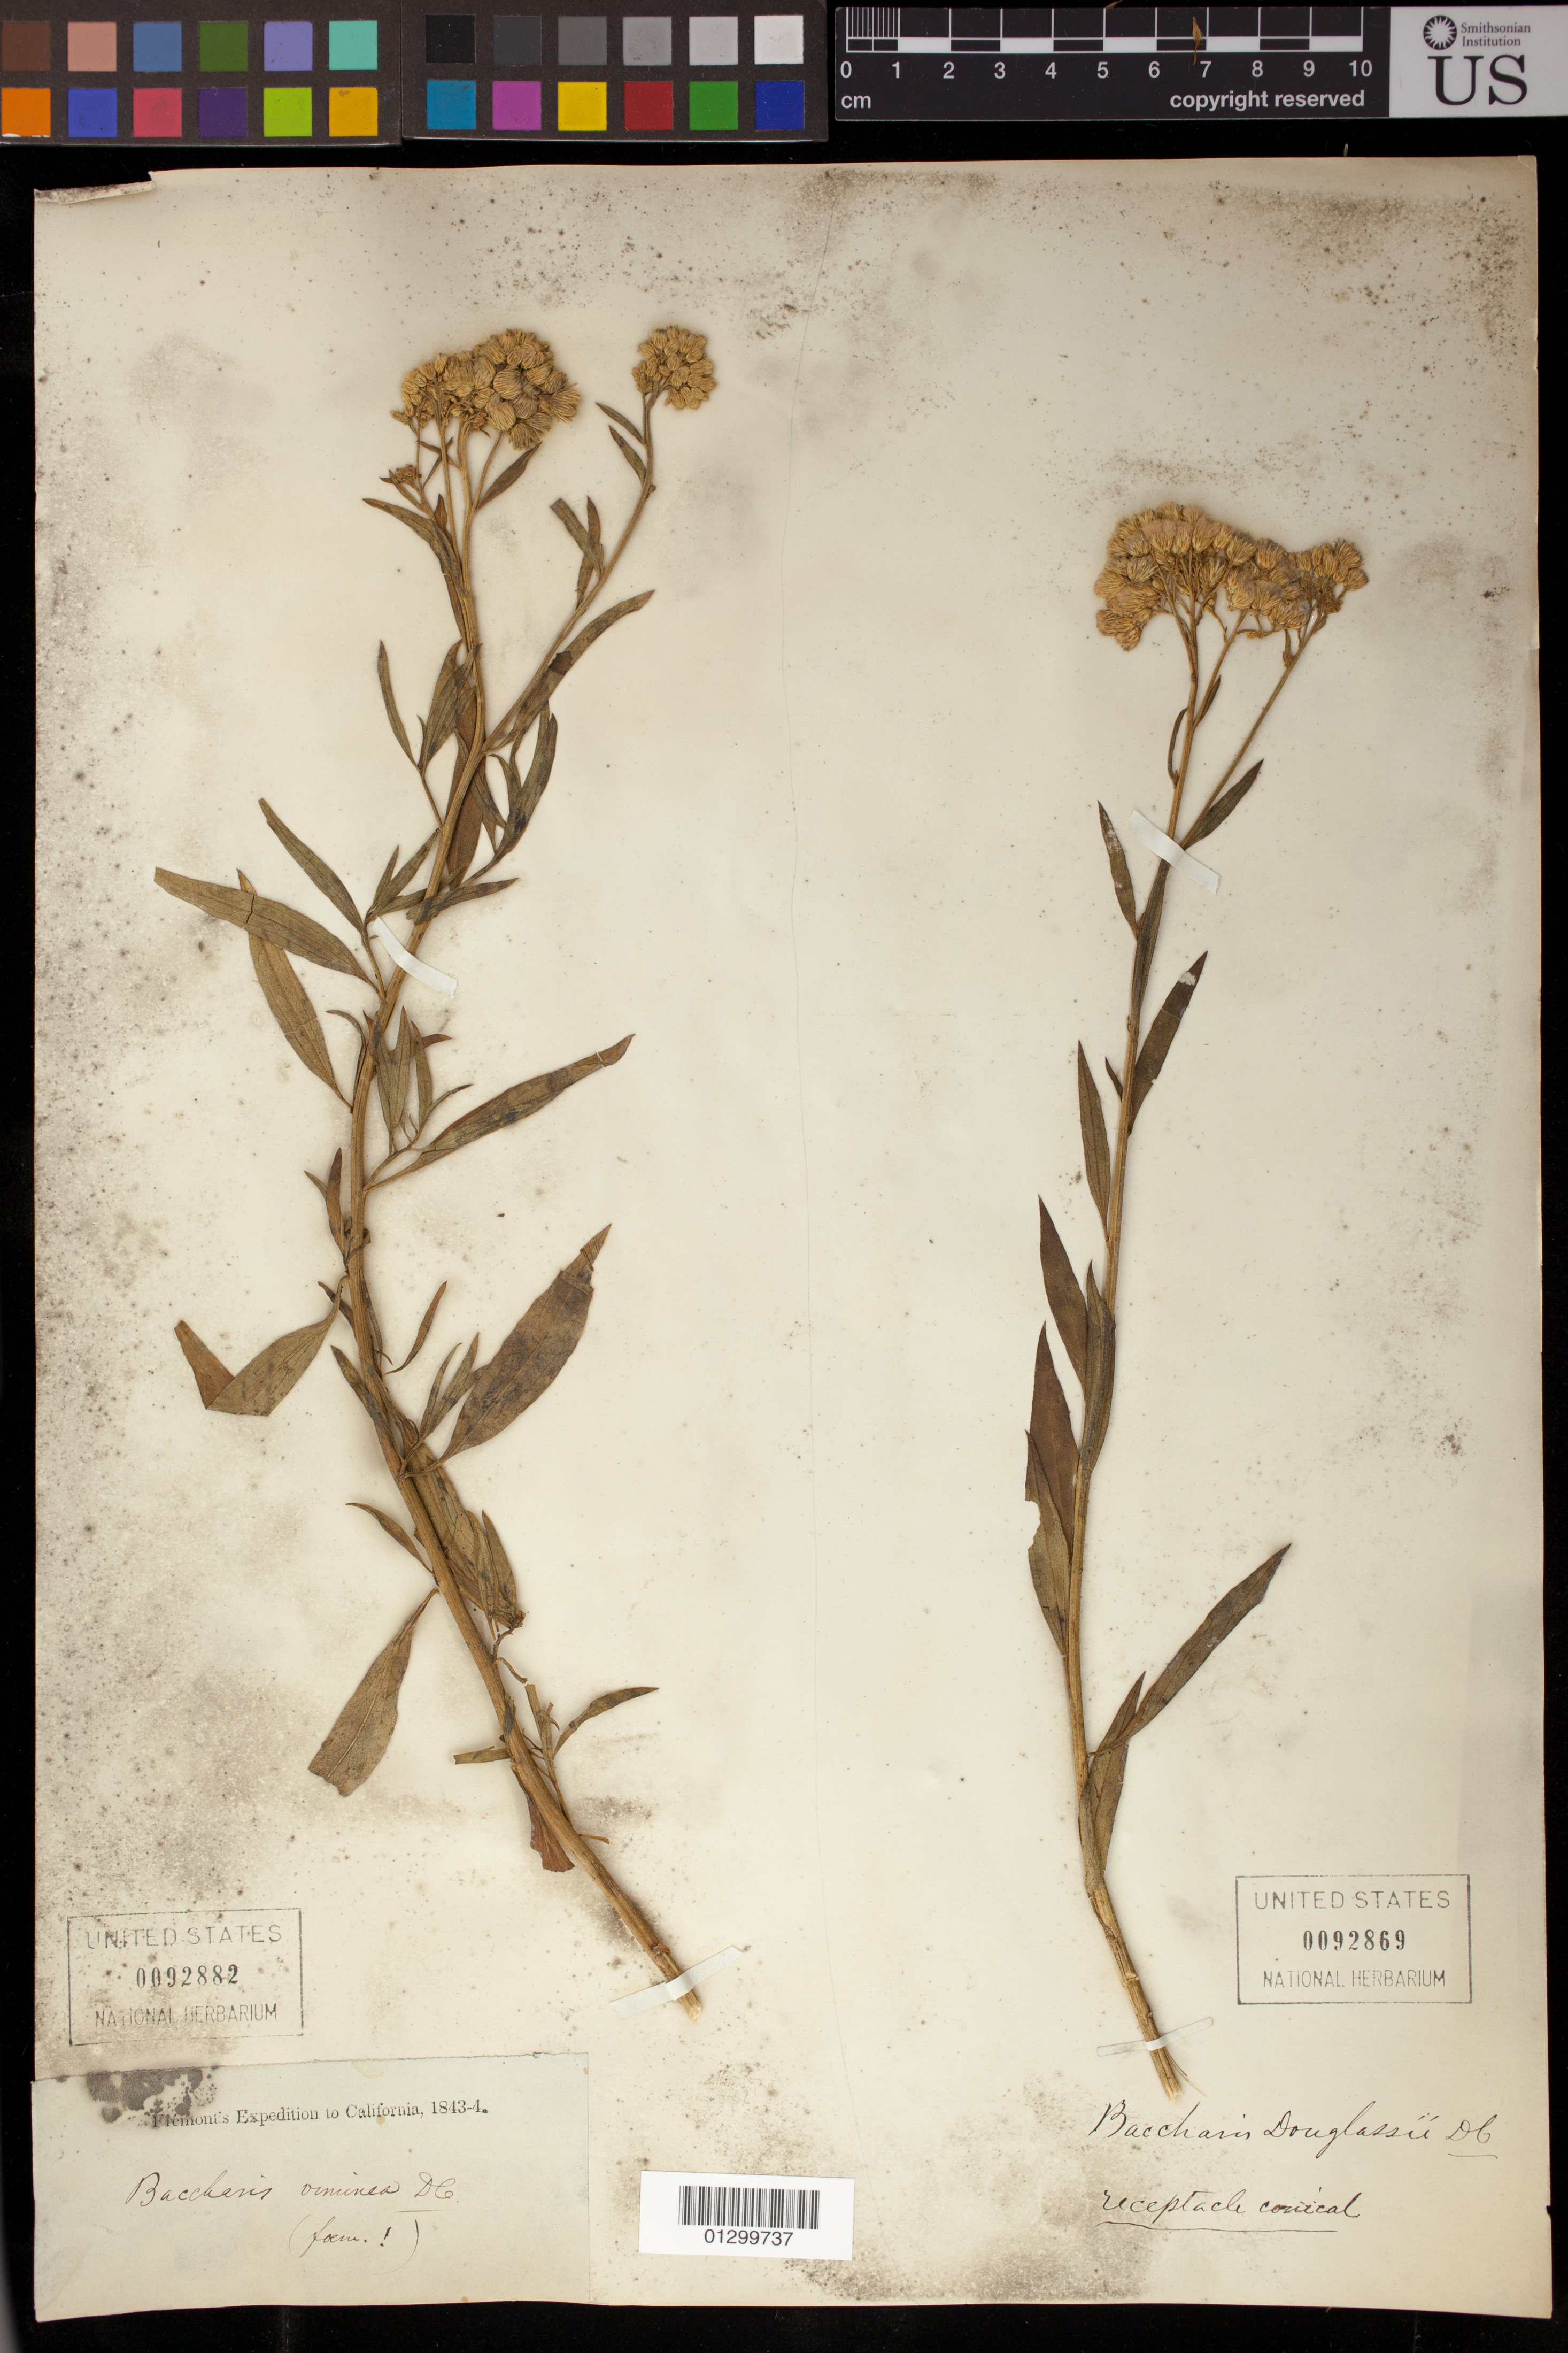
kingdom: Plantae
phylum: Tracheophyta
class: Magnoliopsida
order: Asterales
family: Asteraceae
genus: Baccharis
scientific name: Baccharis douglasii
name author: DC.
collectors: J. C. Frémont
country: United States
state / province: California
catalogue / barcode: US 92869-2